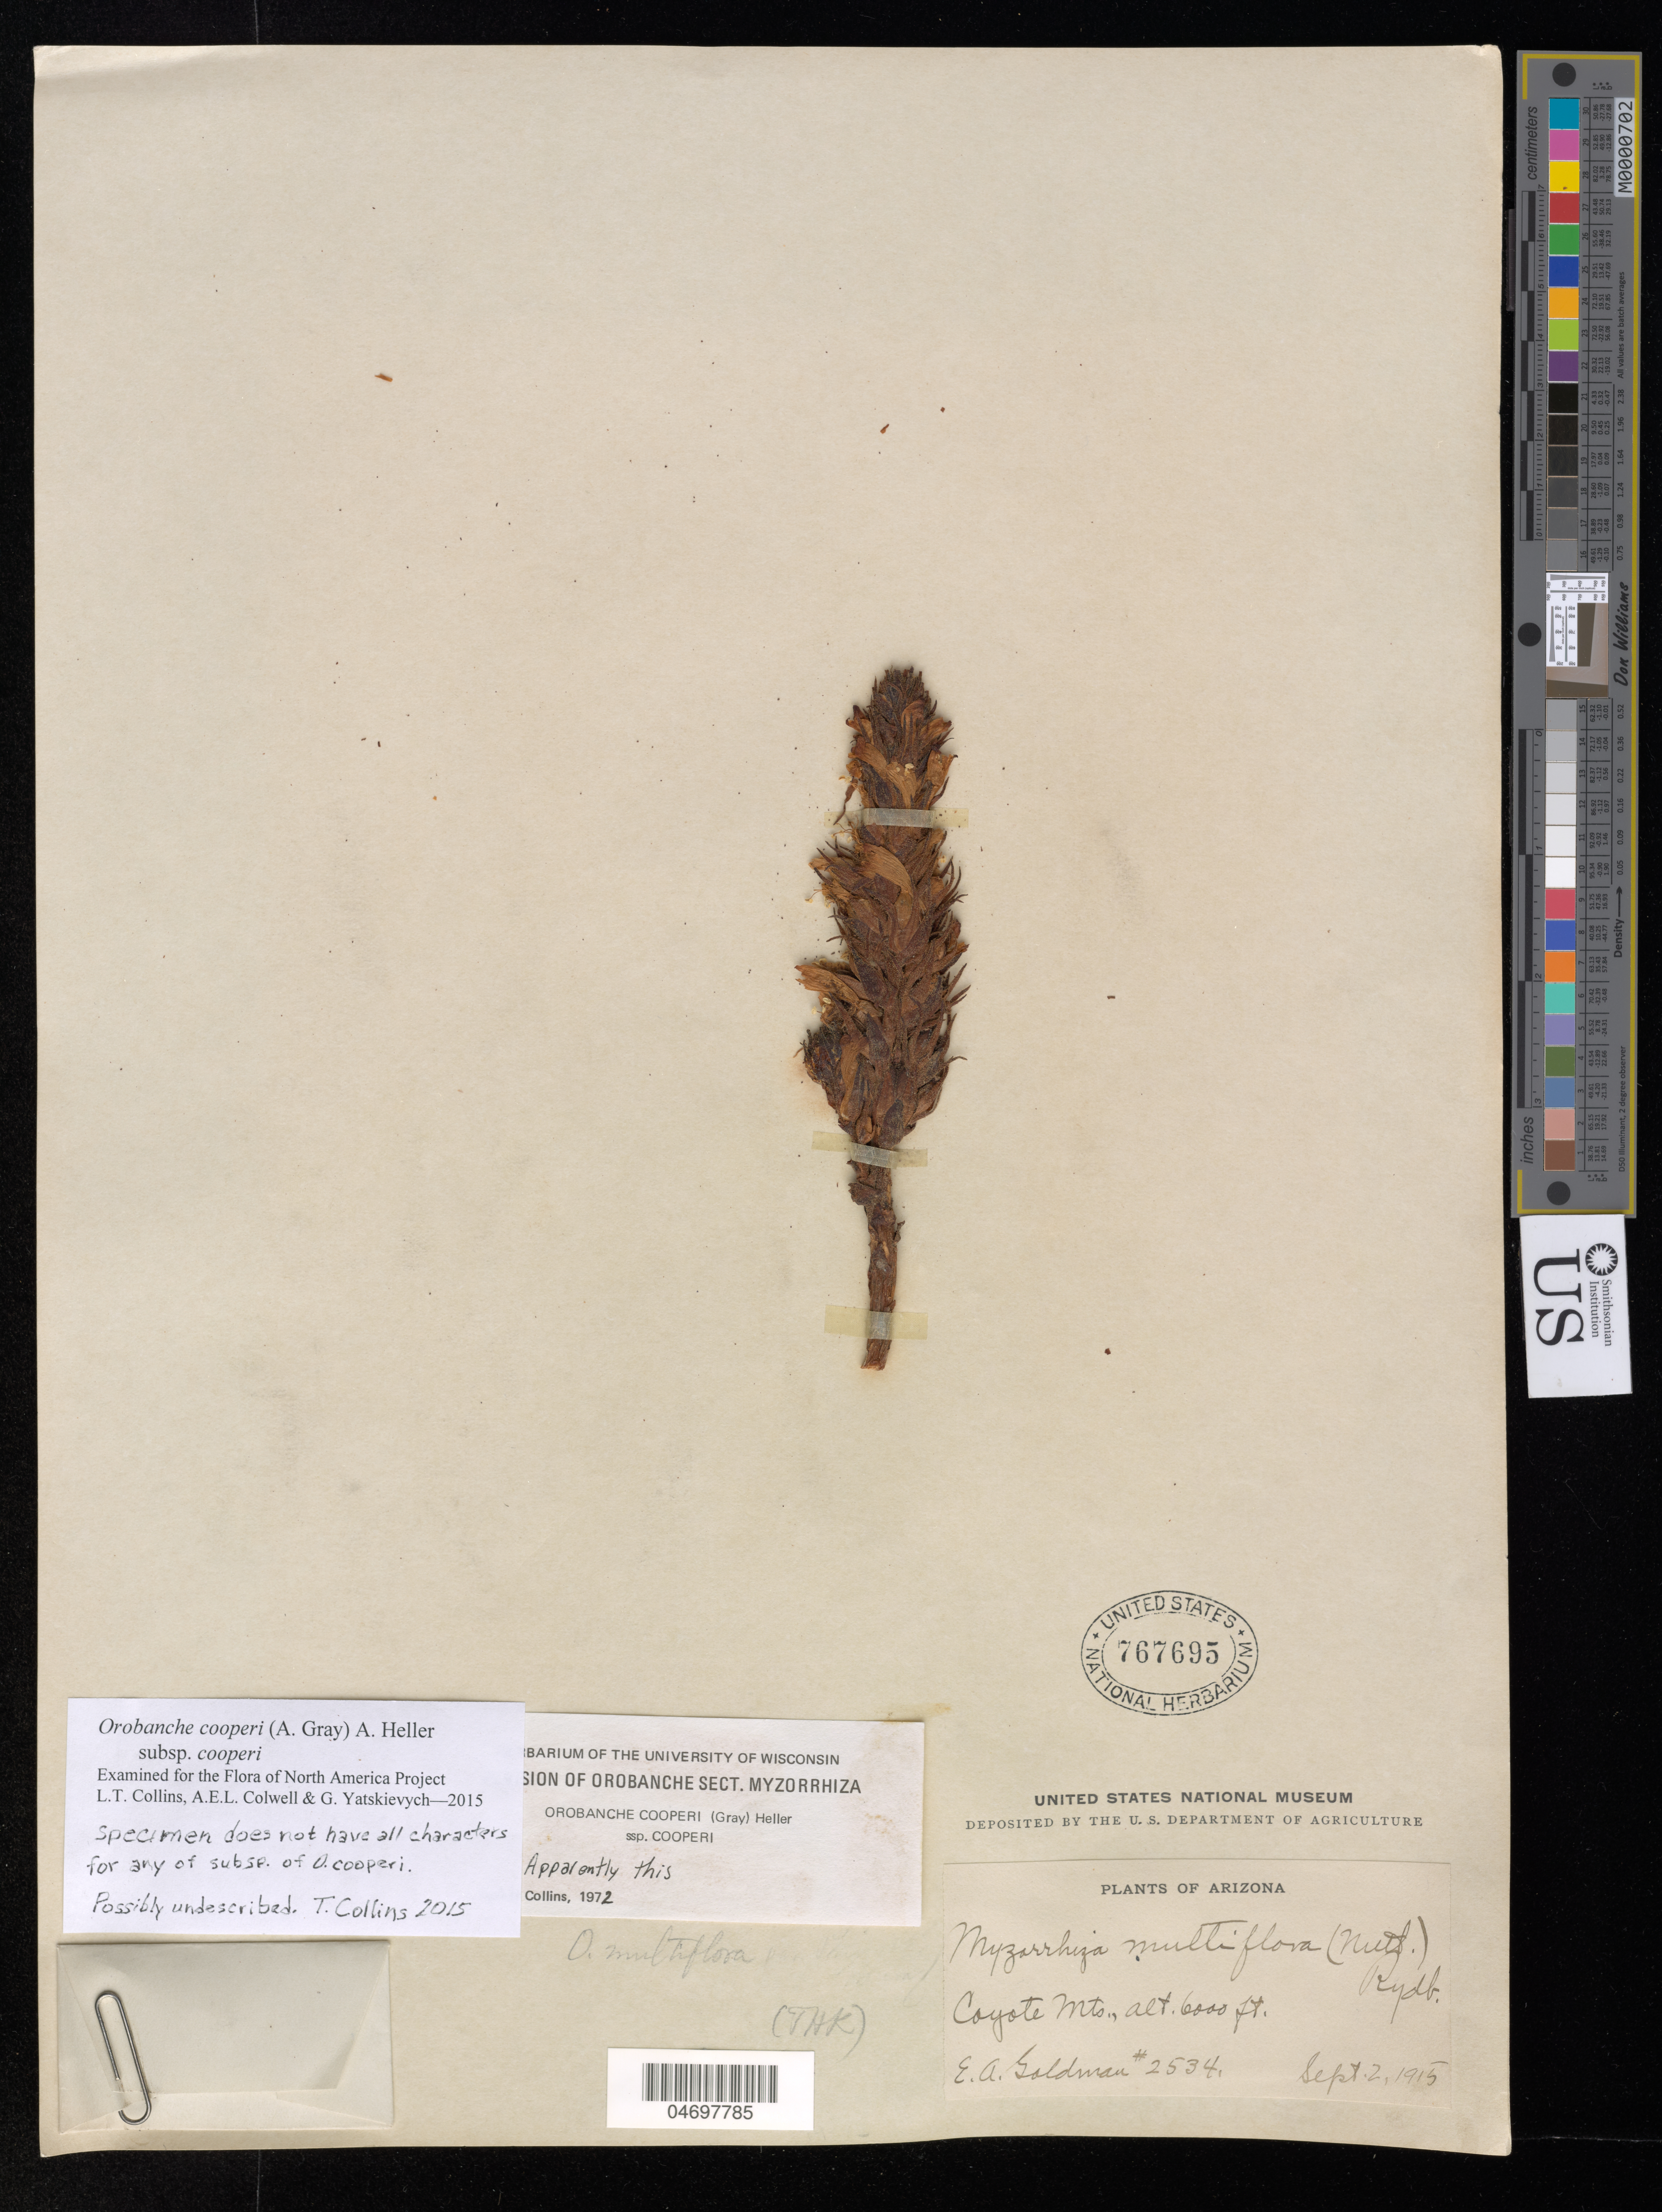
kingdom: Plantae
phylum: Tracheophyta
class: Magnoliopsida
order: Lamiales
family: Orobanchaceae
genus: Orobanche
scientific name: Orobanche cooperi subsp. cooperi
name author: (A. Gray) Heller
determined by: Collins, L. T.; Colwell, A. E.; Yatskievych, G. A.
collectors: E. A. Goldman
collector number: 2534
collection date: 1915-09-02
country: United States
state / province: Arizona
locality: Coyote Mts.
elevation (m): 1890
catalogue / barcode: US 767695